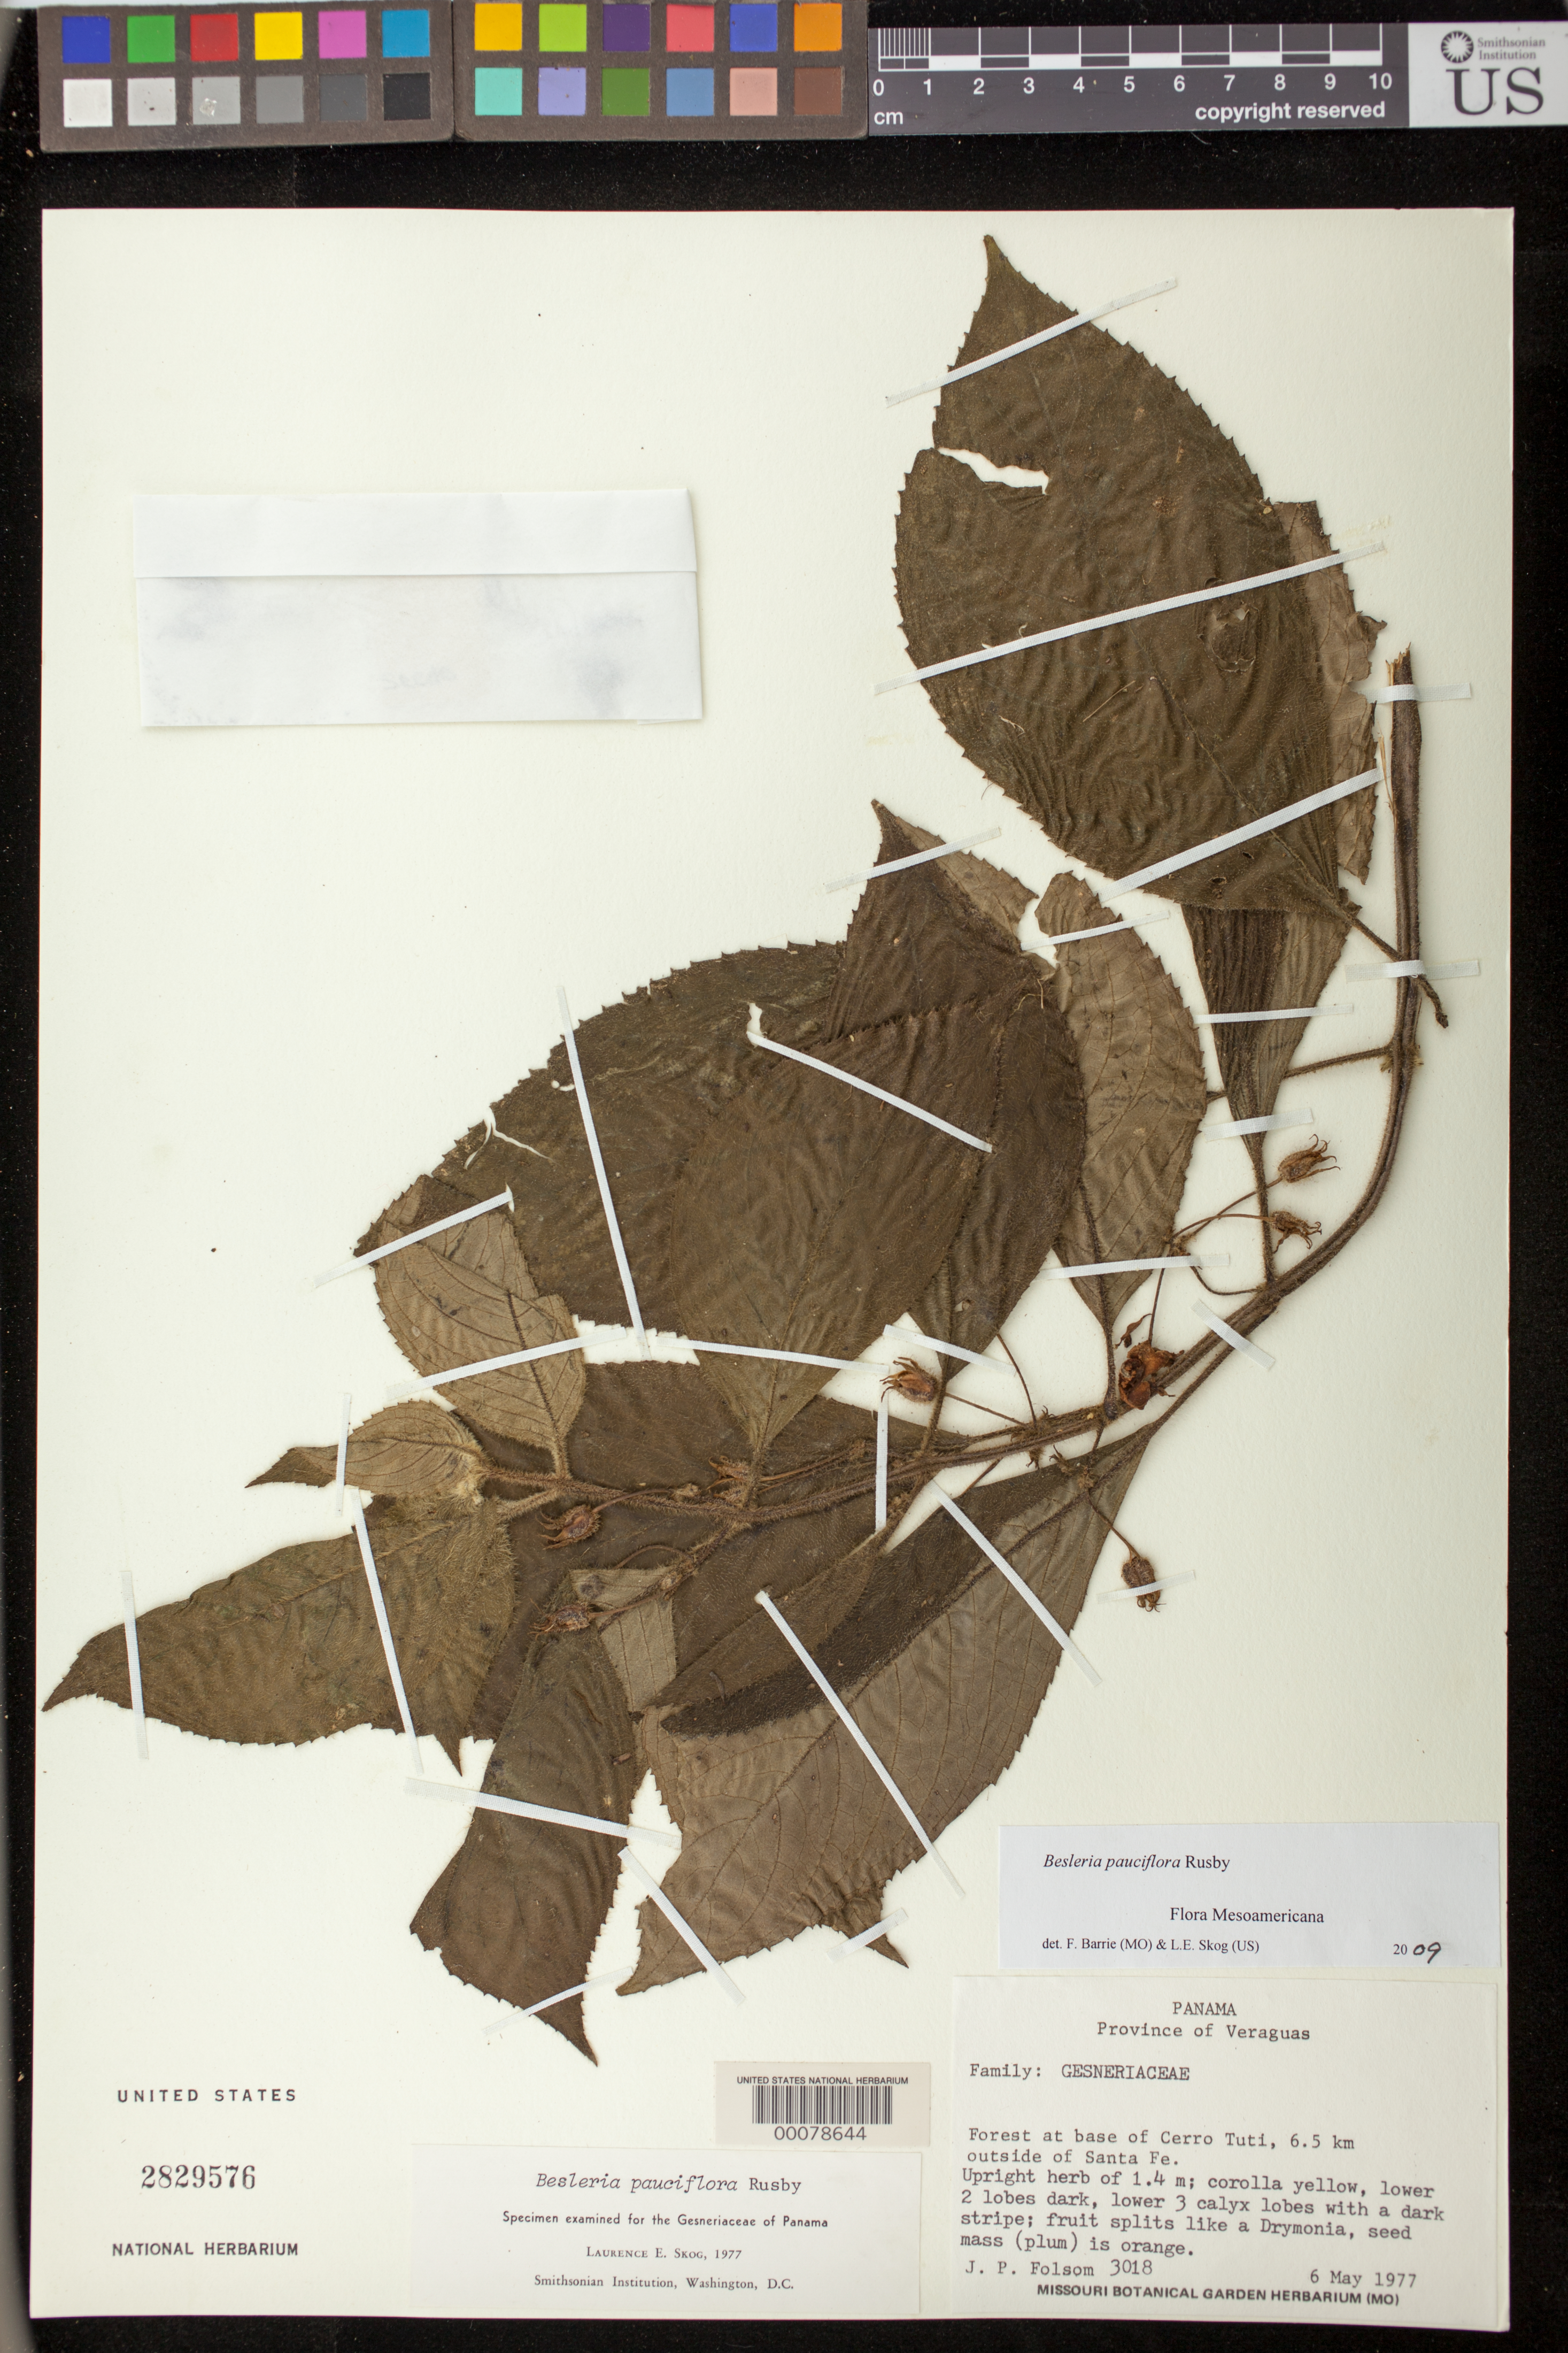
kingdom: Plantae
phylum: Tracheophyta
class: Magnoliopsida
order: Lamiales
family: Gesneriaceae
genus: Besleria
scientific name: Besleria pauciflora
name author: Rusby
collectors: J. P. Folsom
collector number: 3018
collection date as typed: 06 May 1977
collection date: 1977-05-06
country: Panama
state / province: Veraguas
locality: Base of Cerro Tuti, 6.5 km outside of Santa Fe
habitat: Forest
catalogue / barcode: US 2829576